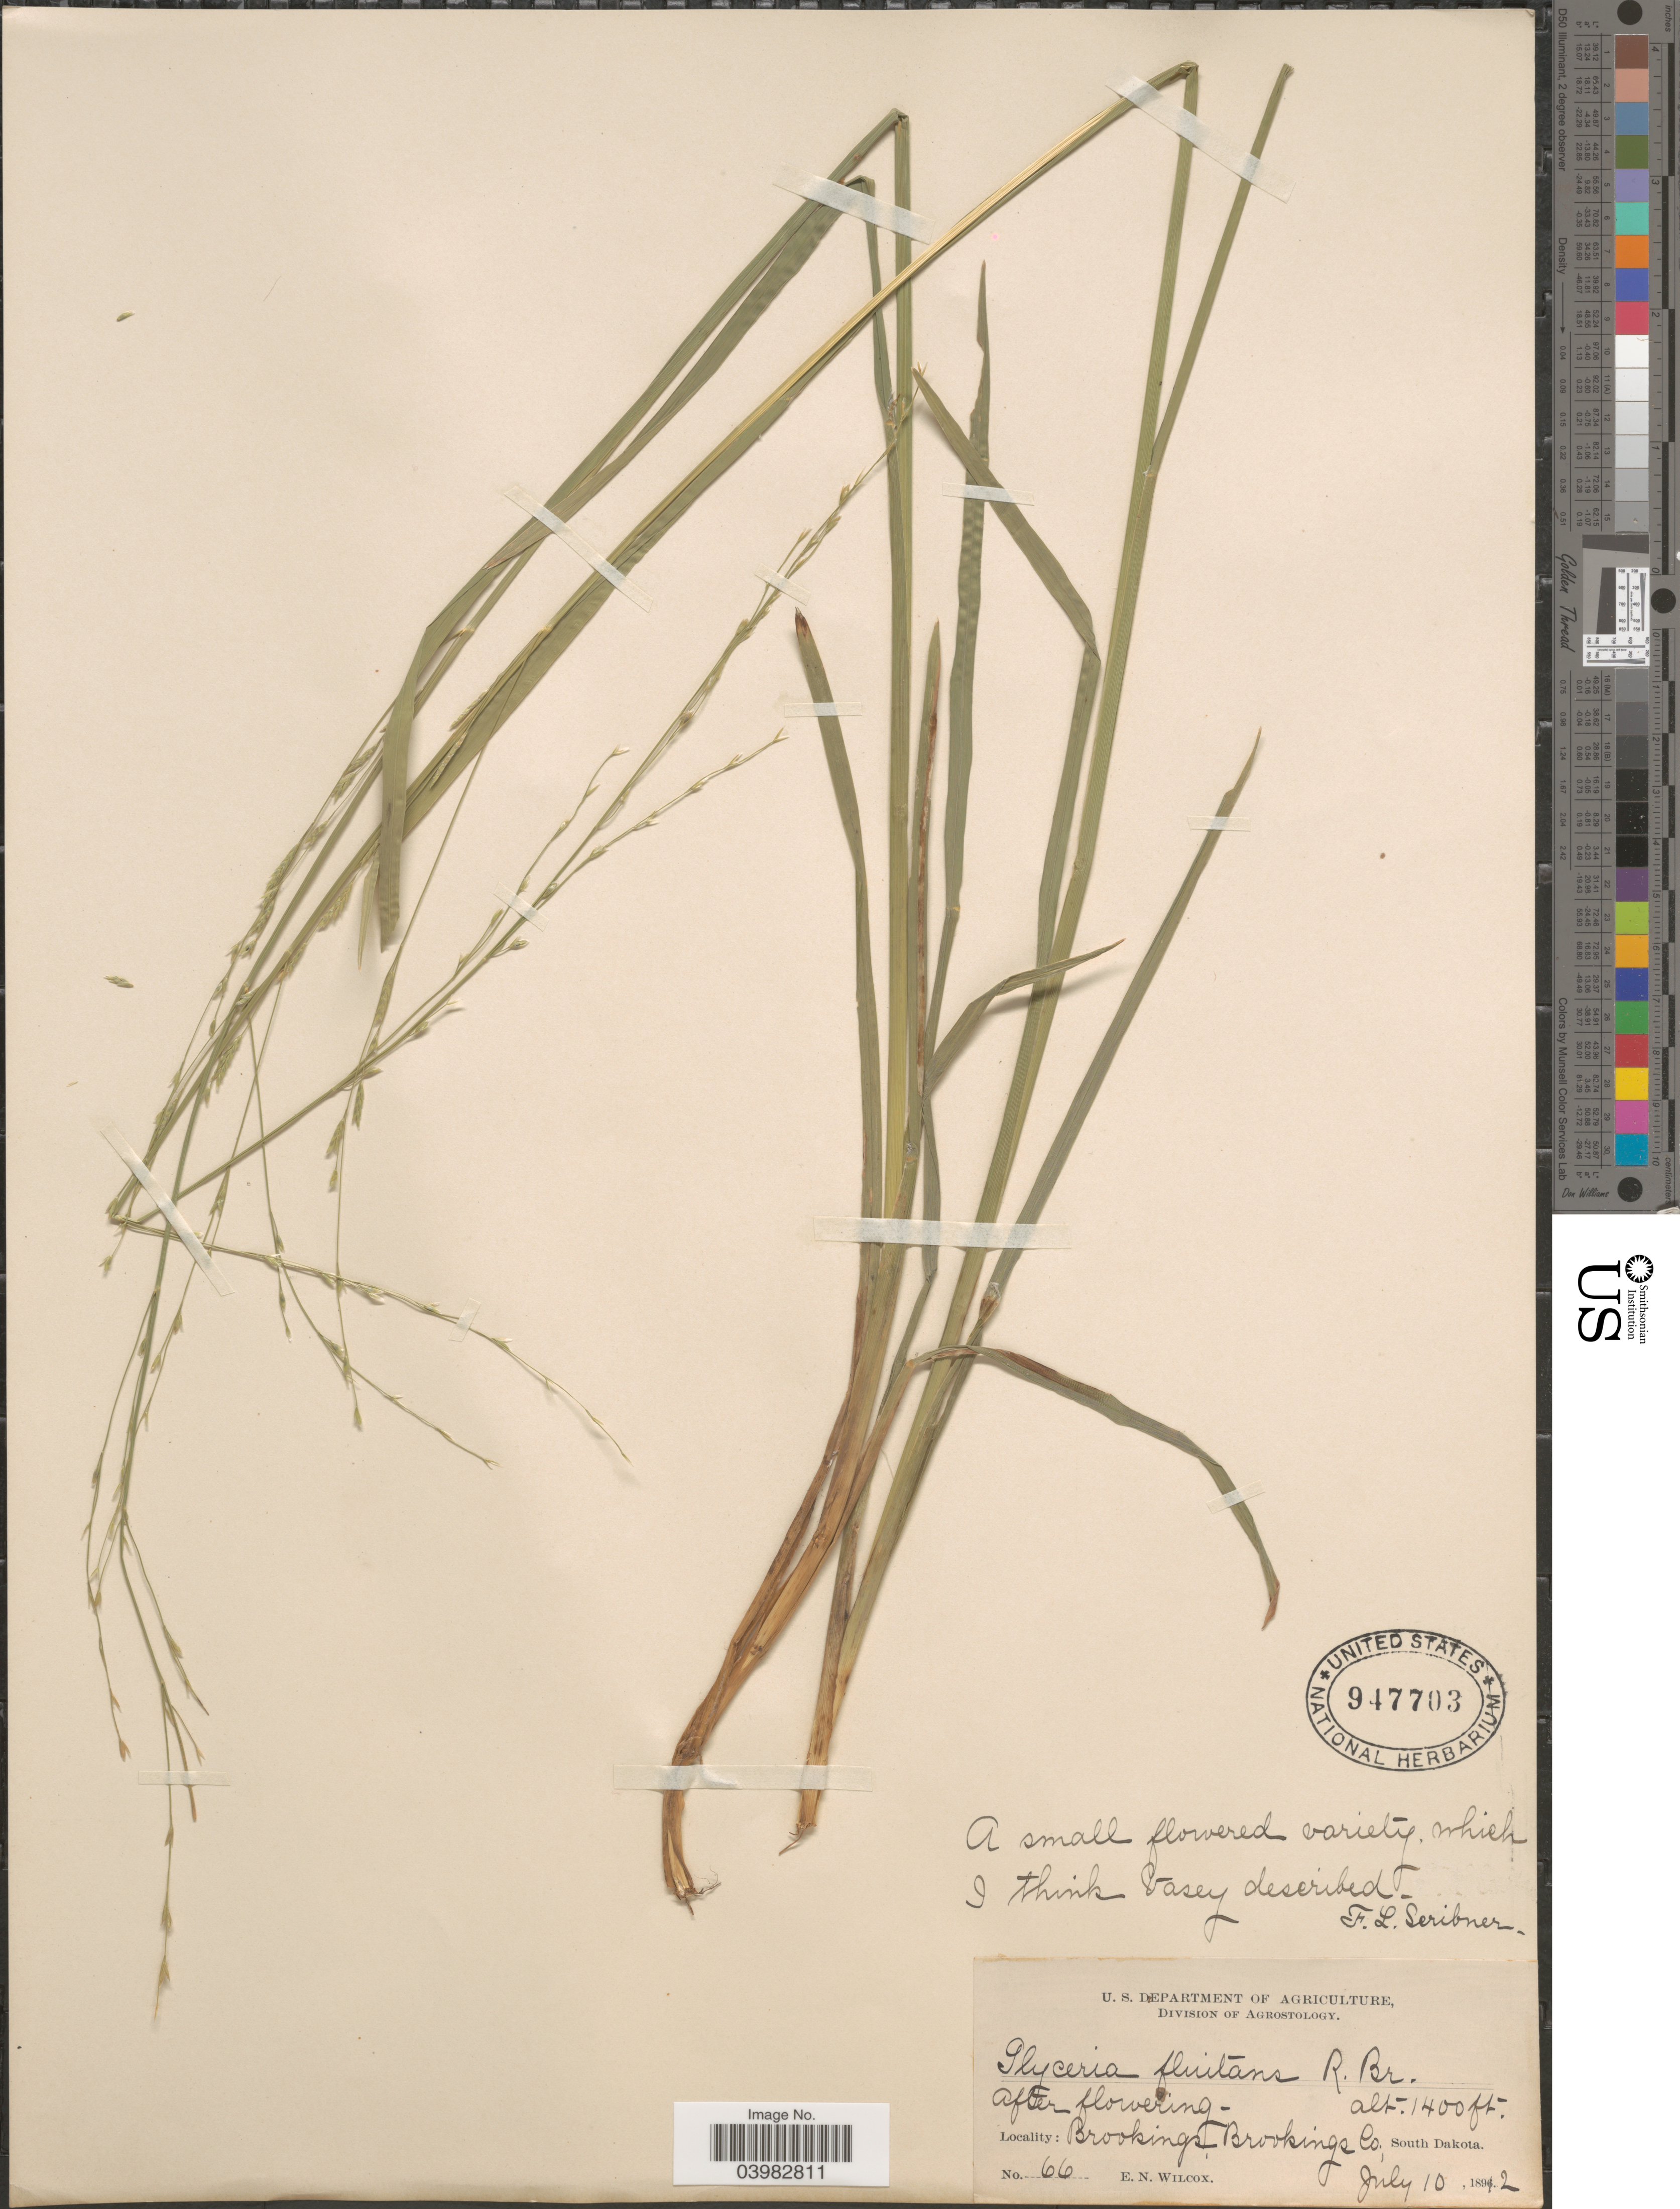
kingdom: Plantae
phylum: Tracheophyta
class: Liliopsida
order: Poales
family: Poaceae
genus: Glyceria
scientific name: Glyceria borealis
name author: (Nash) Batchelder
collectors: E. Wilcox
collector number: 66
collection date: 1892-07-10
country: United States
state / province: South Dakota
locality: Brookings, Brookings Co.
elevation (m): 427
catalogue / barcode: US 947703